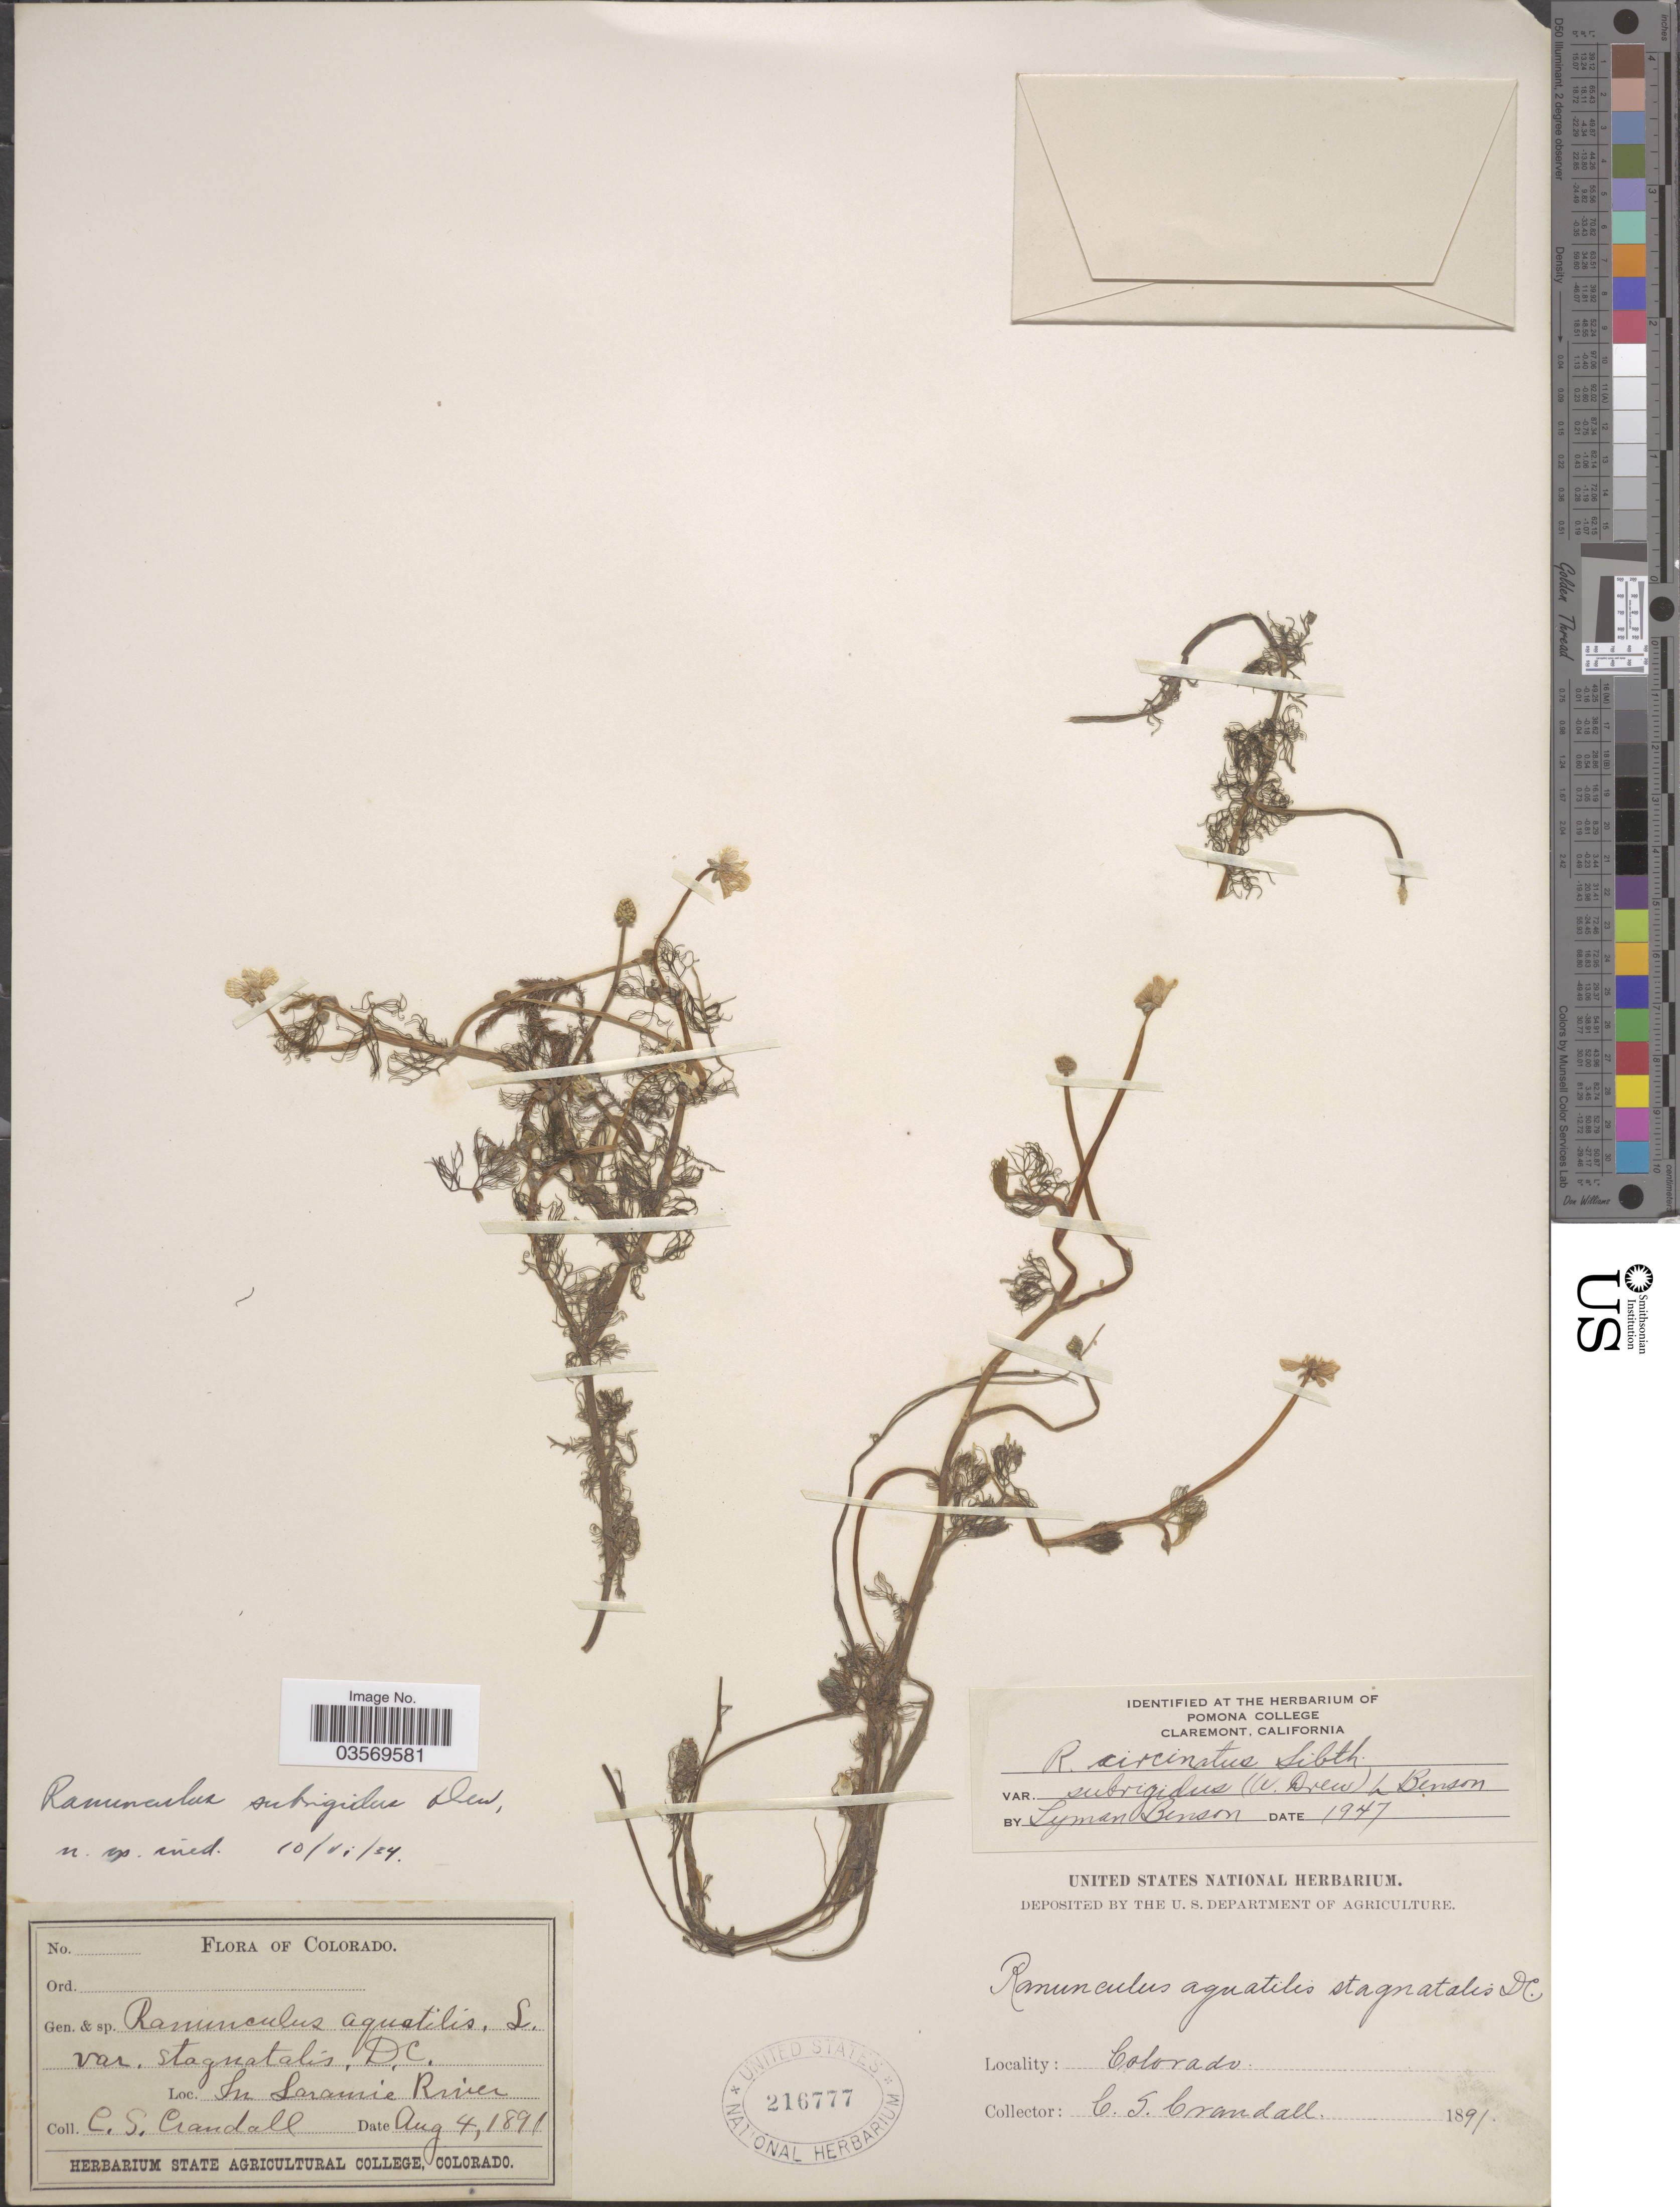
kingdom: Plantae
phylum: Tracheophyta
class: Magnoliopsida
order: Ranunculales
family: Ranunculaceae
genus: Ranunculus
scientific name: Ranunculus subrigidus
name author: W.B. Drew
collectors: C. Crandall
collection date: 1891-08-04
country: United States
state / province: Colorado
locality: In Laramie River.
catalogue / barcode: US 216777